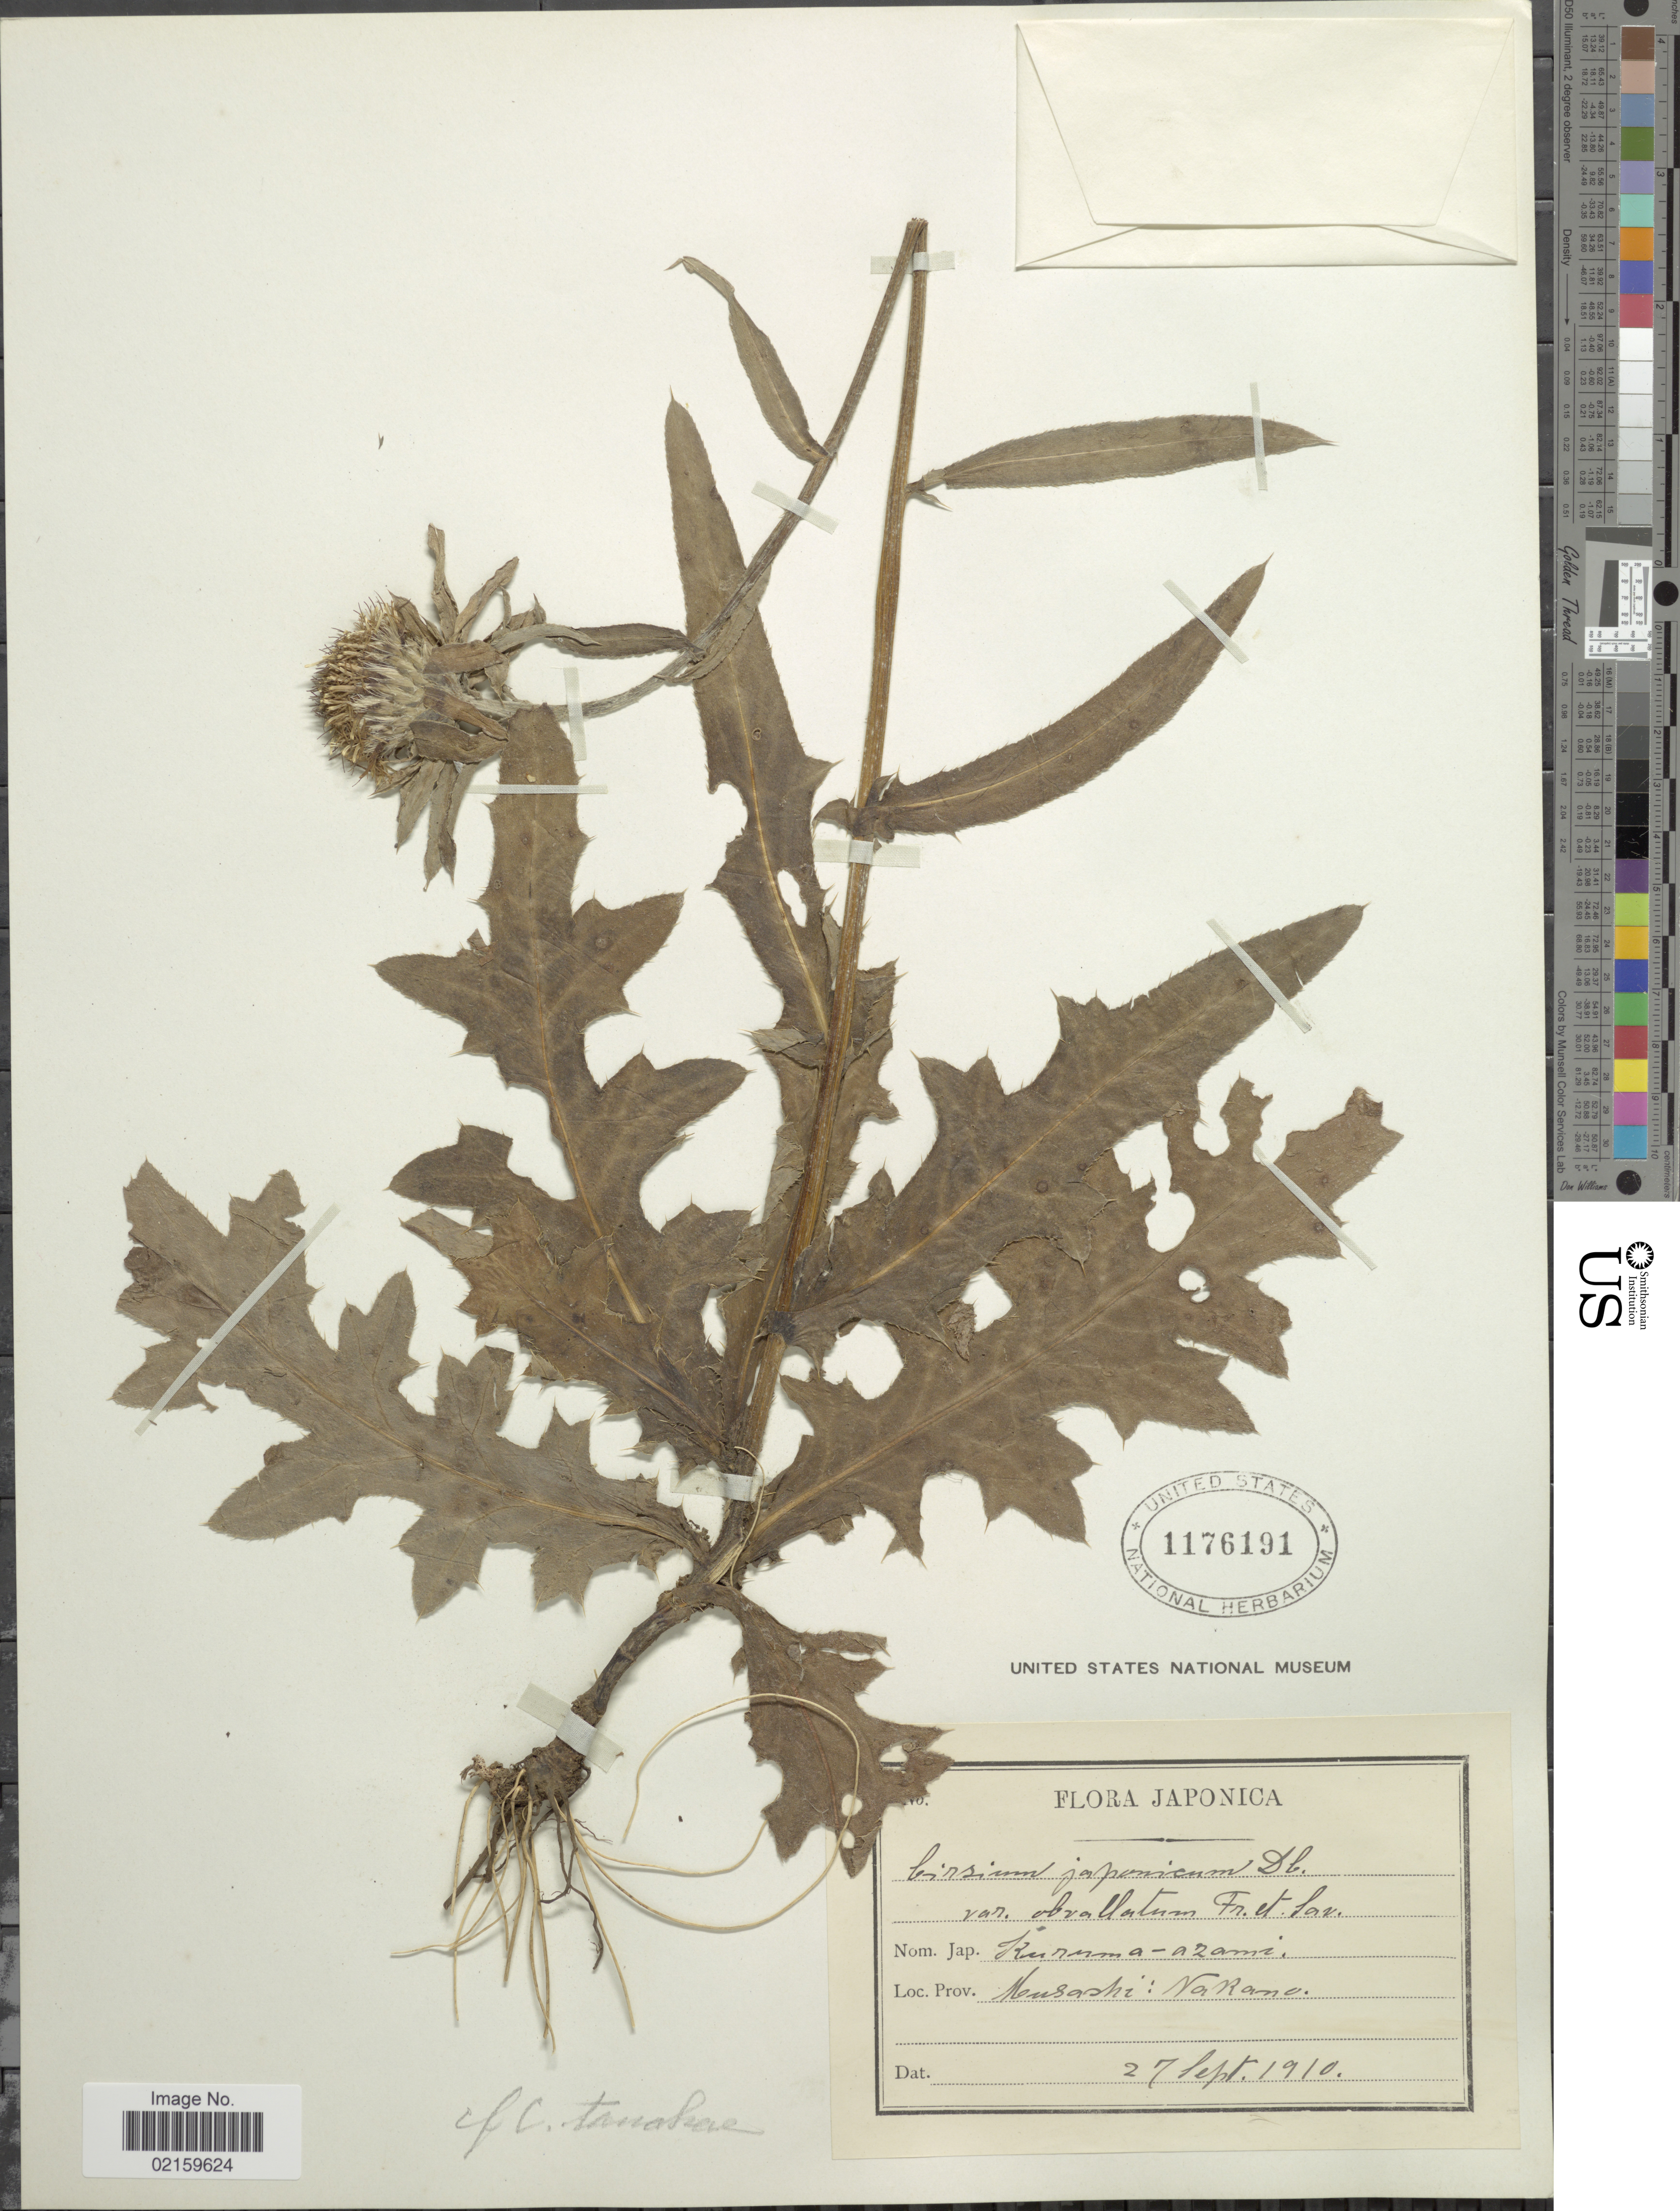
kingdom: Plantae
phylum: Tracheophyta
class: Magnoliopsida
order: Asterales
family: Asteraceae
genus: Cirsium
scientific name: Cirsium nipponicum var. incomptum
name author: (Maxim.) Kitam. ex Ohwi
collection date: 1910-09-27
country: Japan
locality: Musashi: Nakano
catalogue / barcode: US 1176191